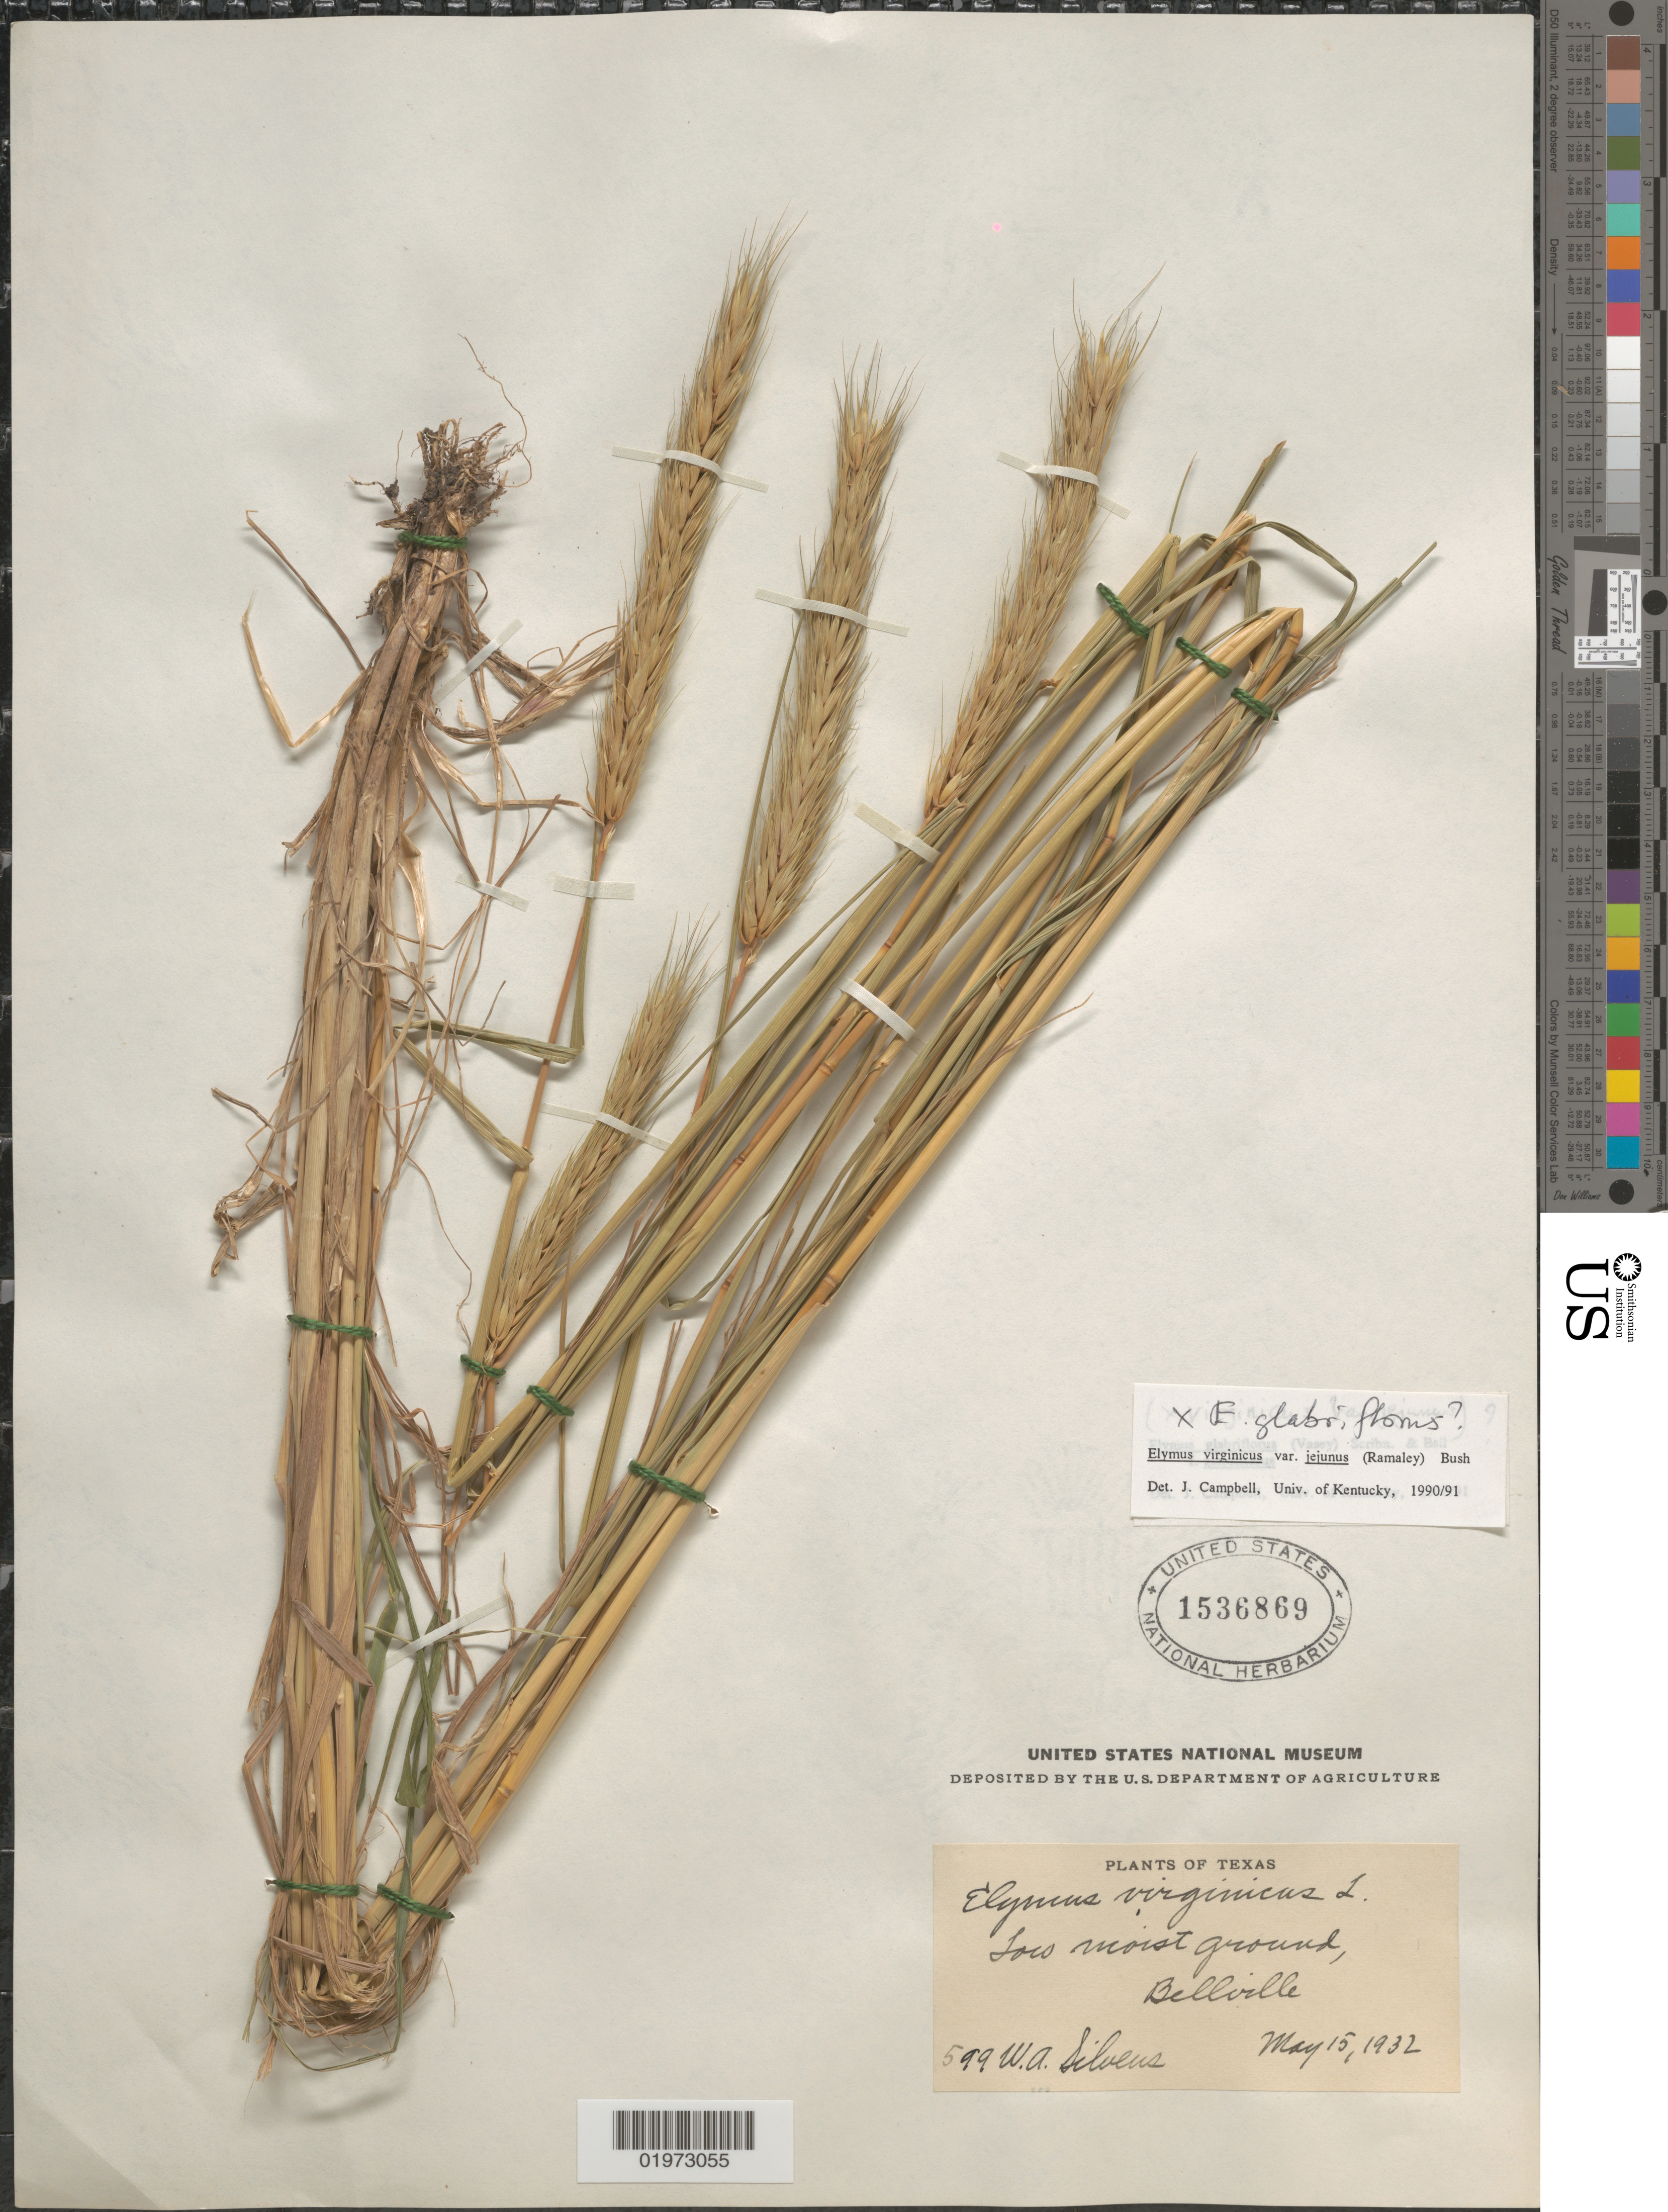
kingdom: Plantae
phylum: Tracheophyta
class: Liliopsida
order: Poales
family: Poaceae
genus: Elymus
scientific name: Elymus virginicus var. virginicus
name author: L.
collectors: W. Silveus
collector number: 599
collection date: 1932-05-15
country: United States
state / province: Texas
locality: Low moist ground, Bellville.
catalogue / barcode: US 1536869